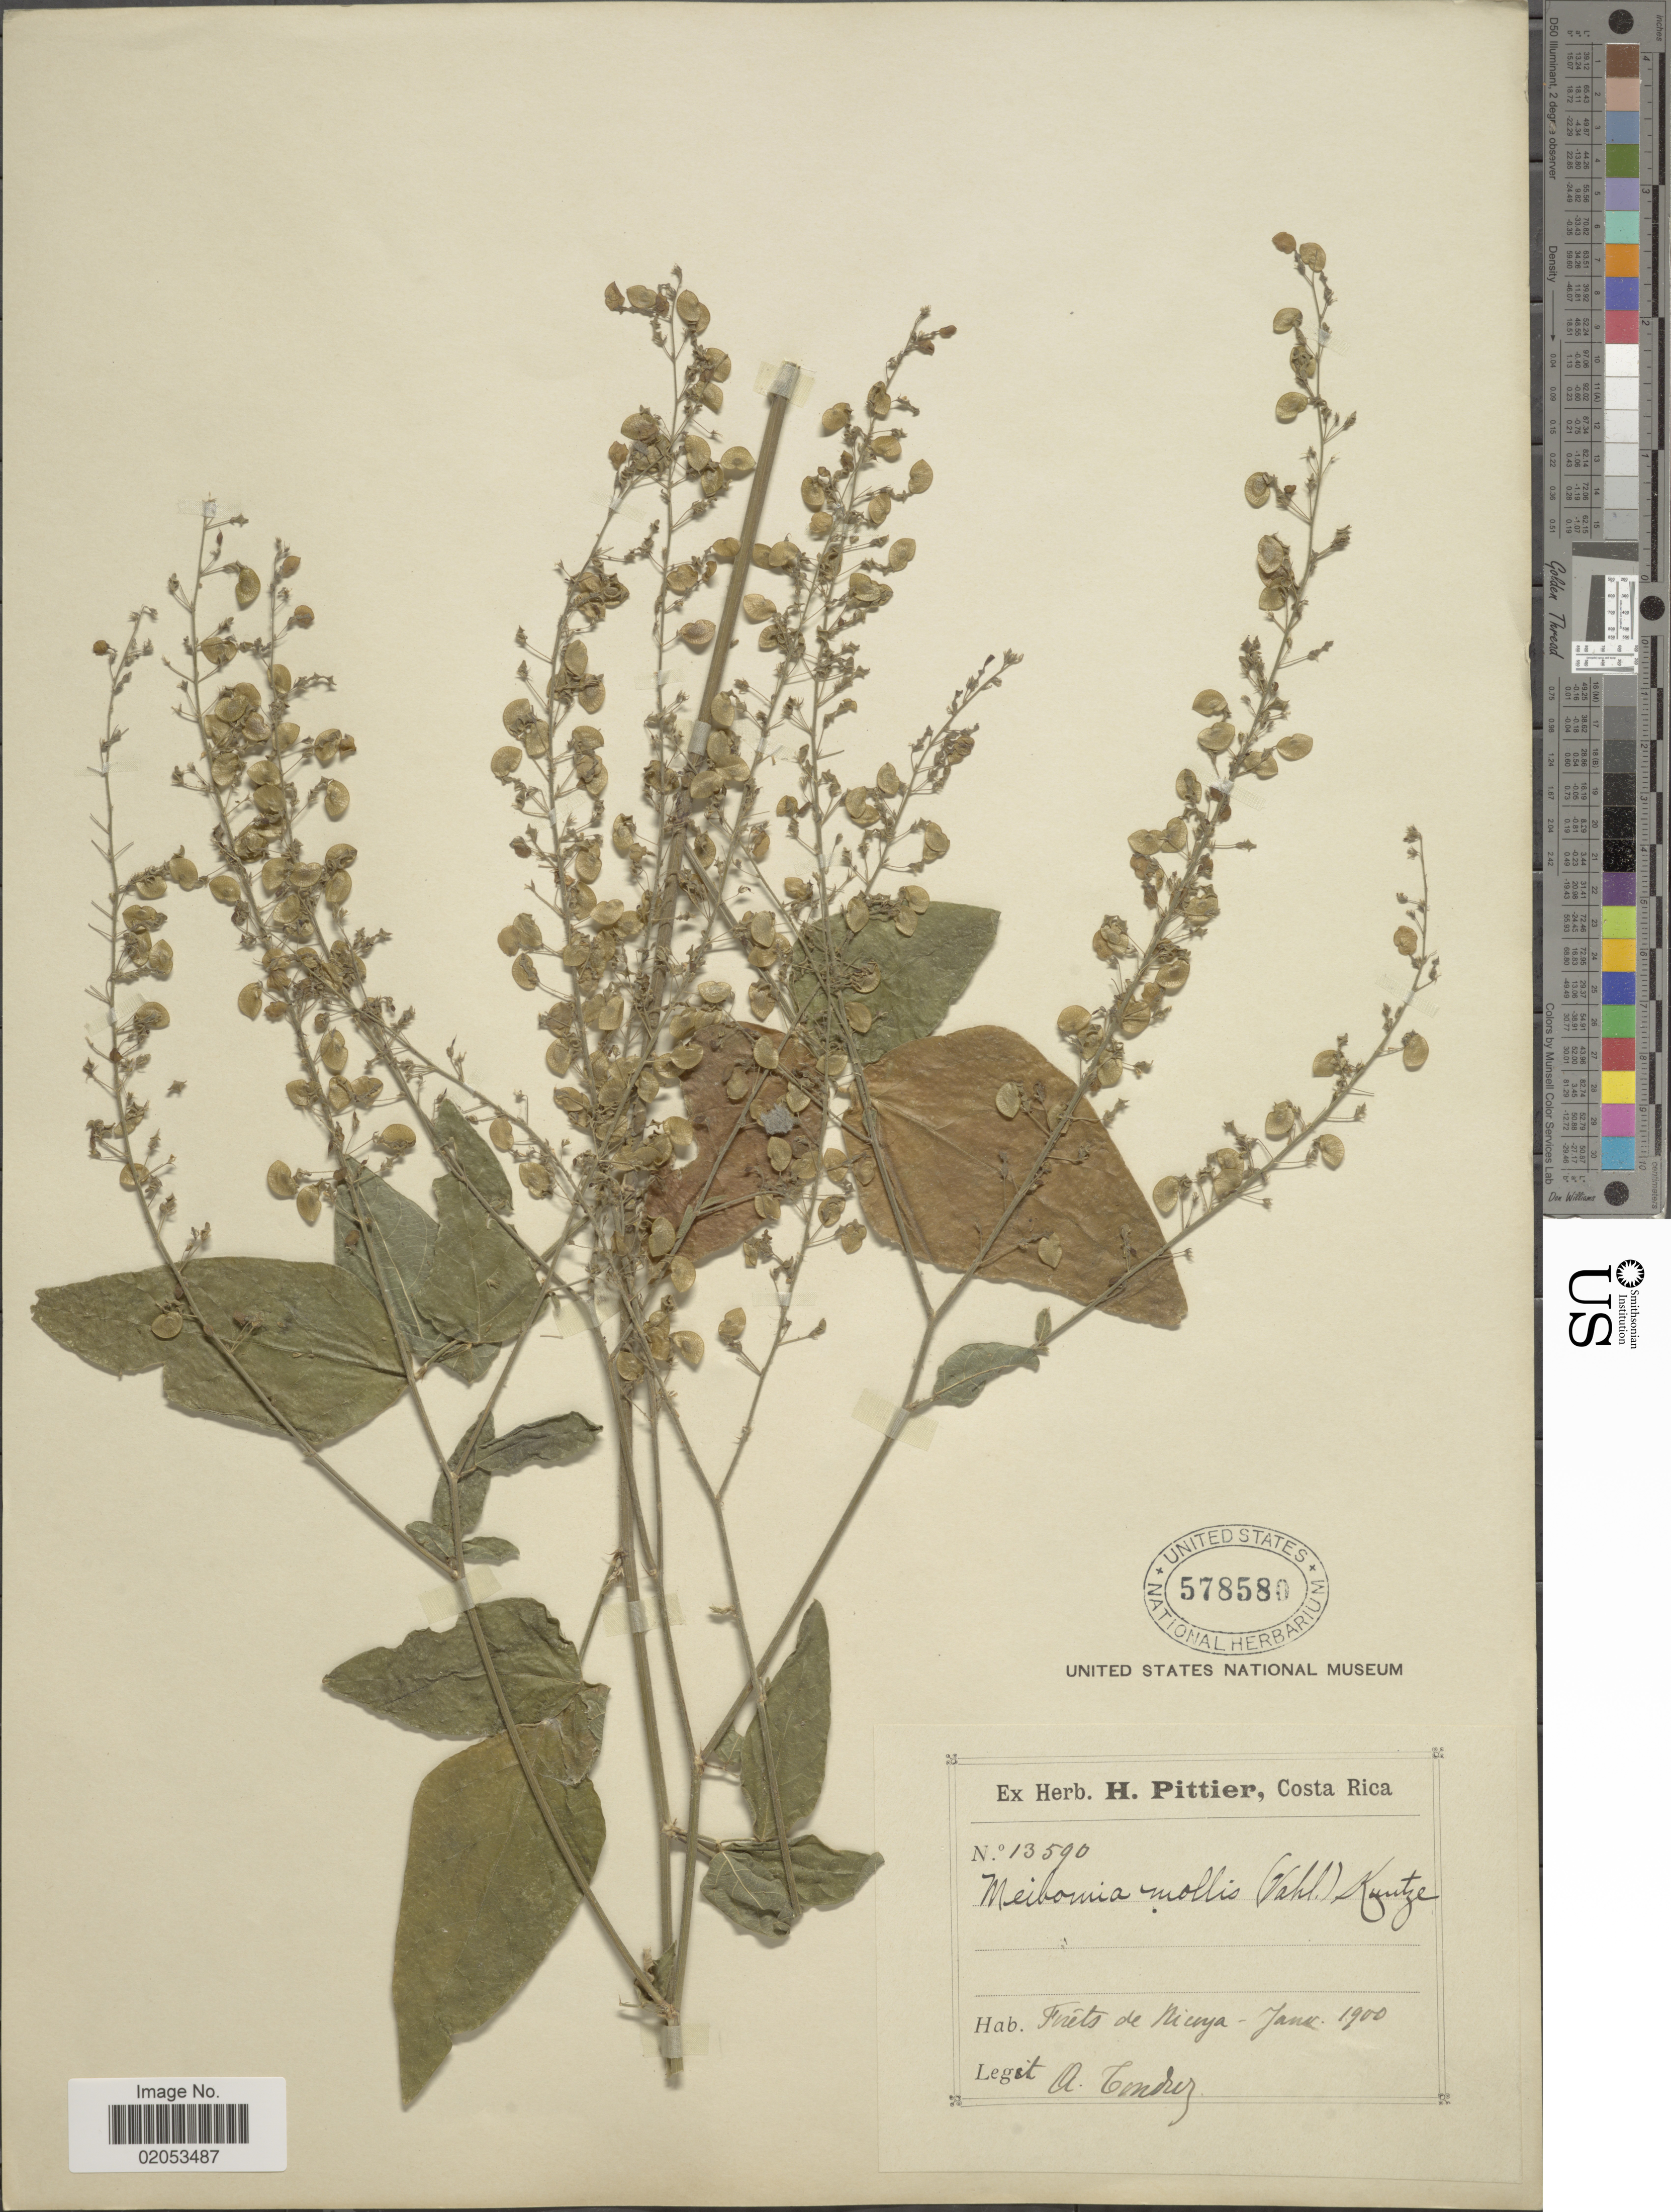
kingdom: Plantae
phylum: Tracheophyta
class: Magnoliopsida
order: Fabales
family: Fabaceae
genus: Desmodium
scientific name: Desmodium glabrum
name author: (Mill.) DC.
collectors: A. Tonduz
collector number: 13590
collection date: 1900-01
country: Costa Rica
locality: Forêts de Nicoya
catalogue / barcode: US 578580